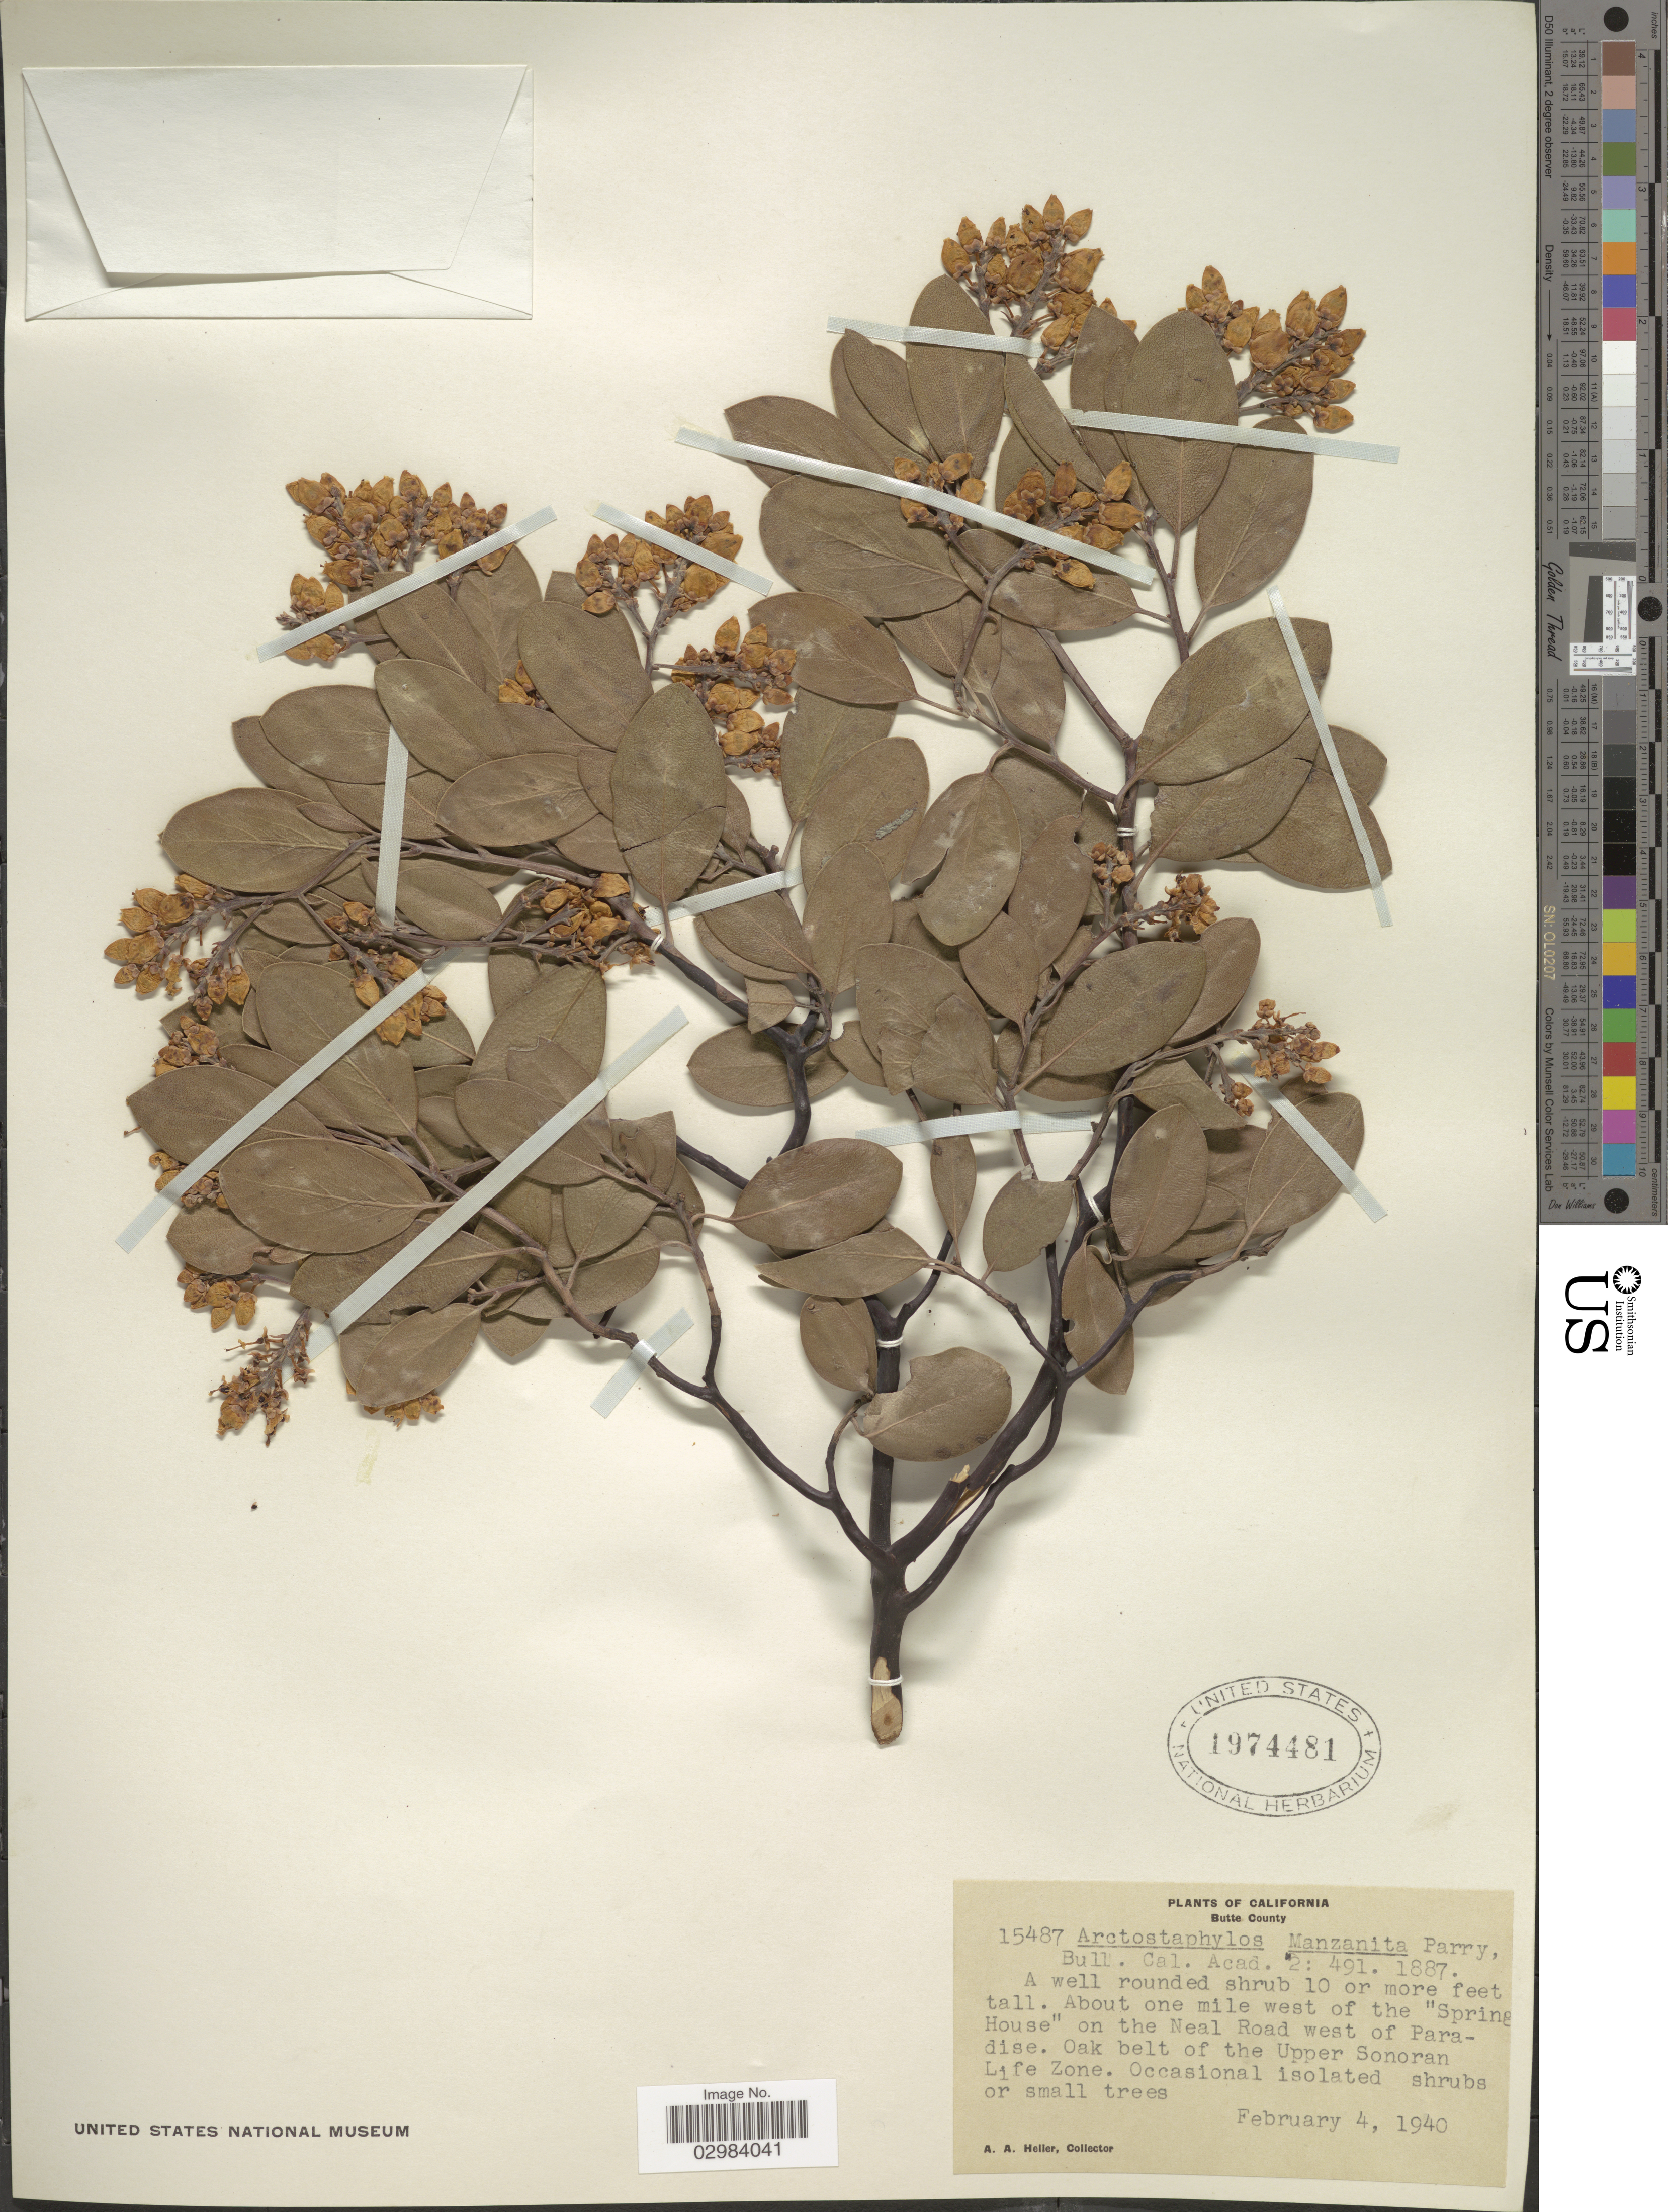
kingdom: Plantae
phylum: Tracheophyta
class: Magnoliopsida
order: Ericales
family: Ericaceae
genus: Arctostaphylos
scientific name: Arctostaphylos manzanita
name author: Parry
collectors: A. A. Heller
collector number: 15487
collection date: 1940-02-04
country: United States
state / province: California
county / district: Butte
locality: Butte County, About one mile west of the "Spring House" on the Neal Road west of Paradise, Oak belt of the Upper Sonoran Life Zone.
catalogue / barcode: US 1974481